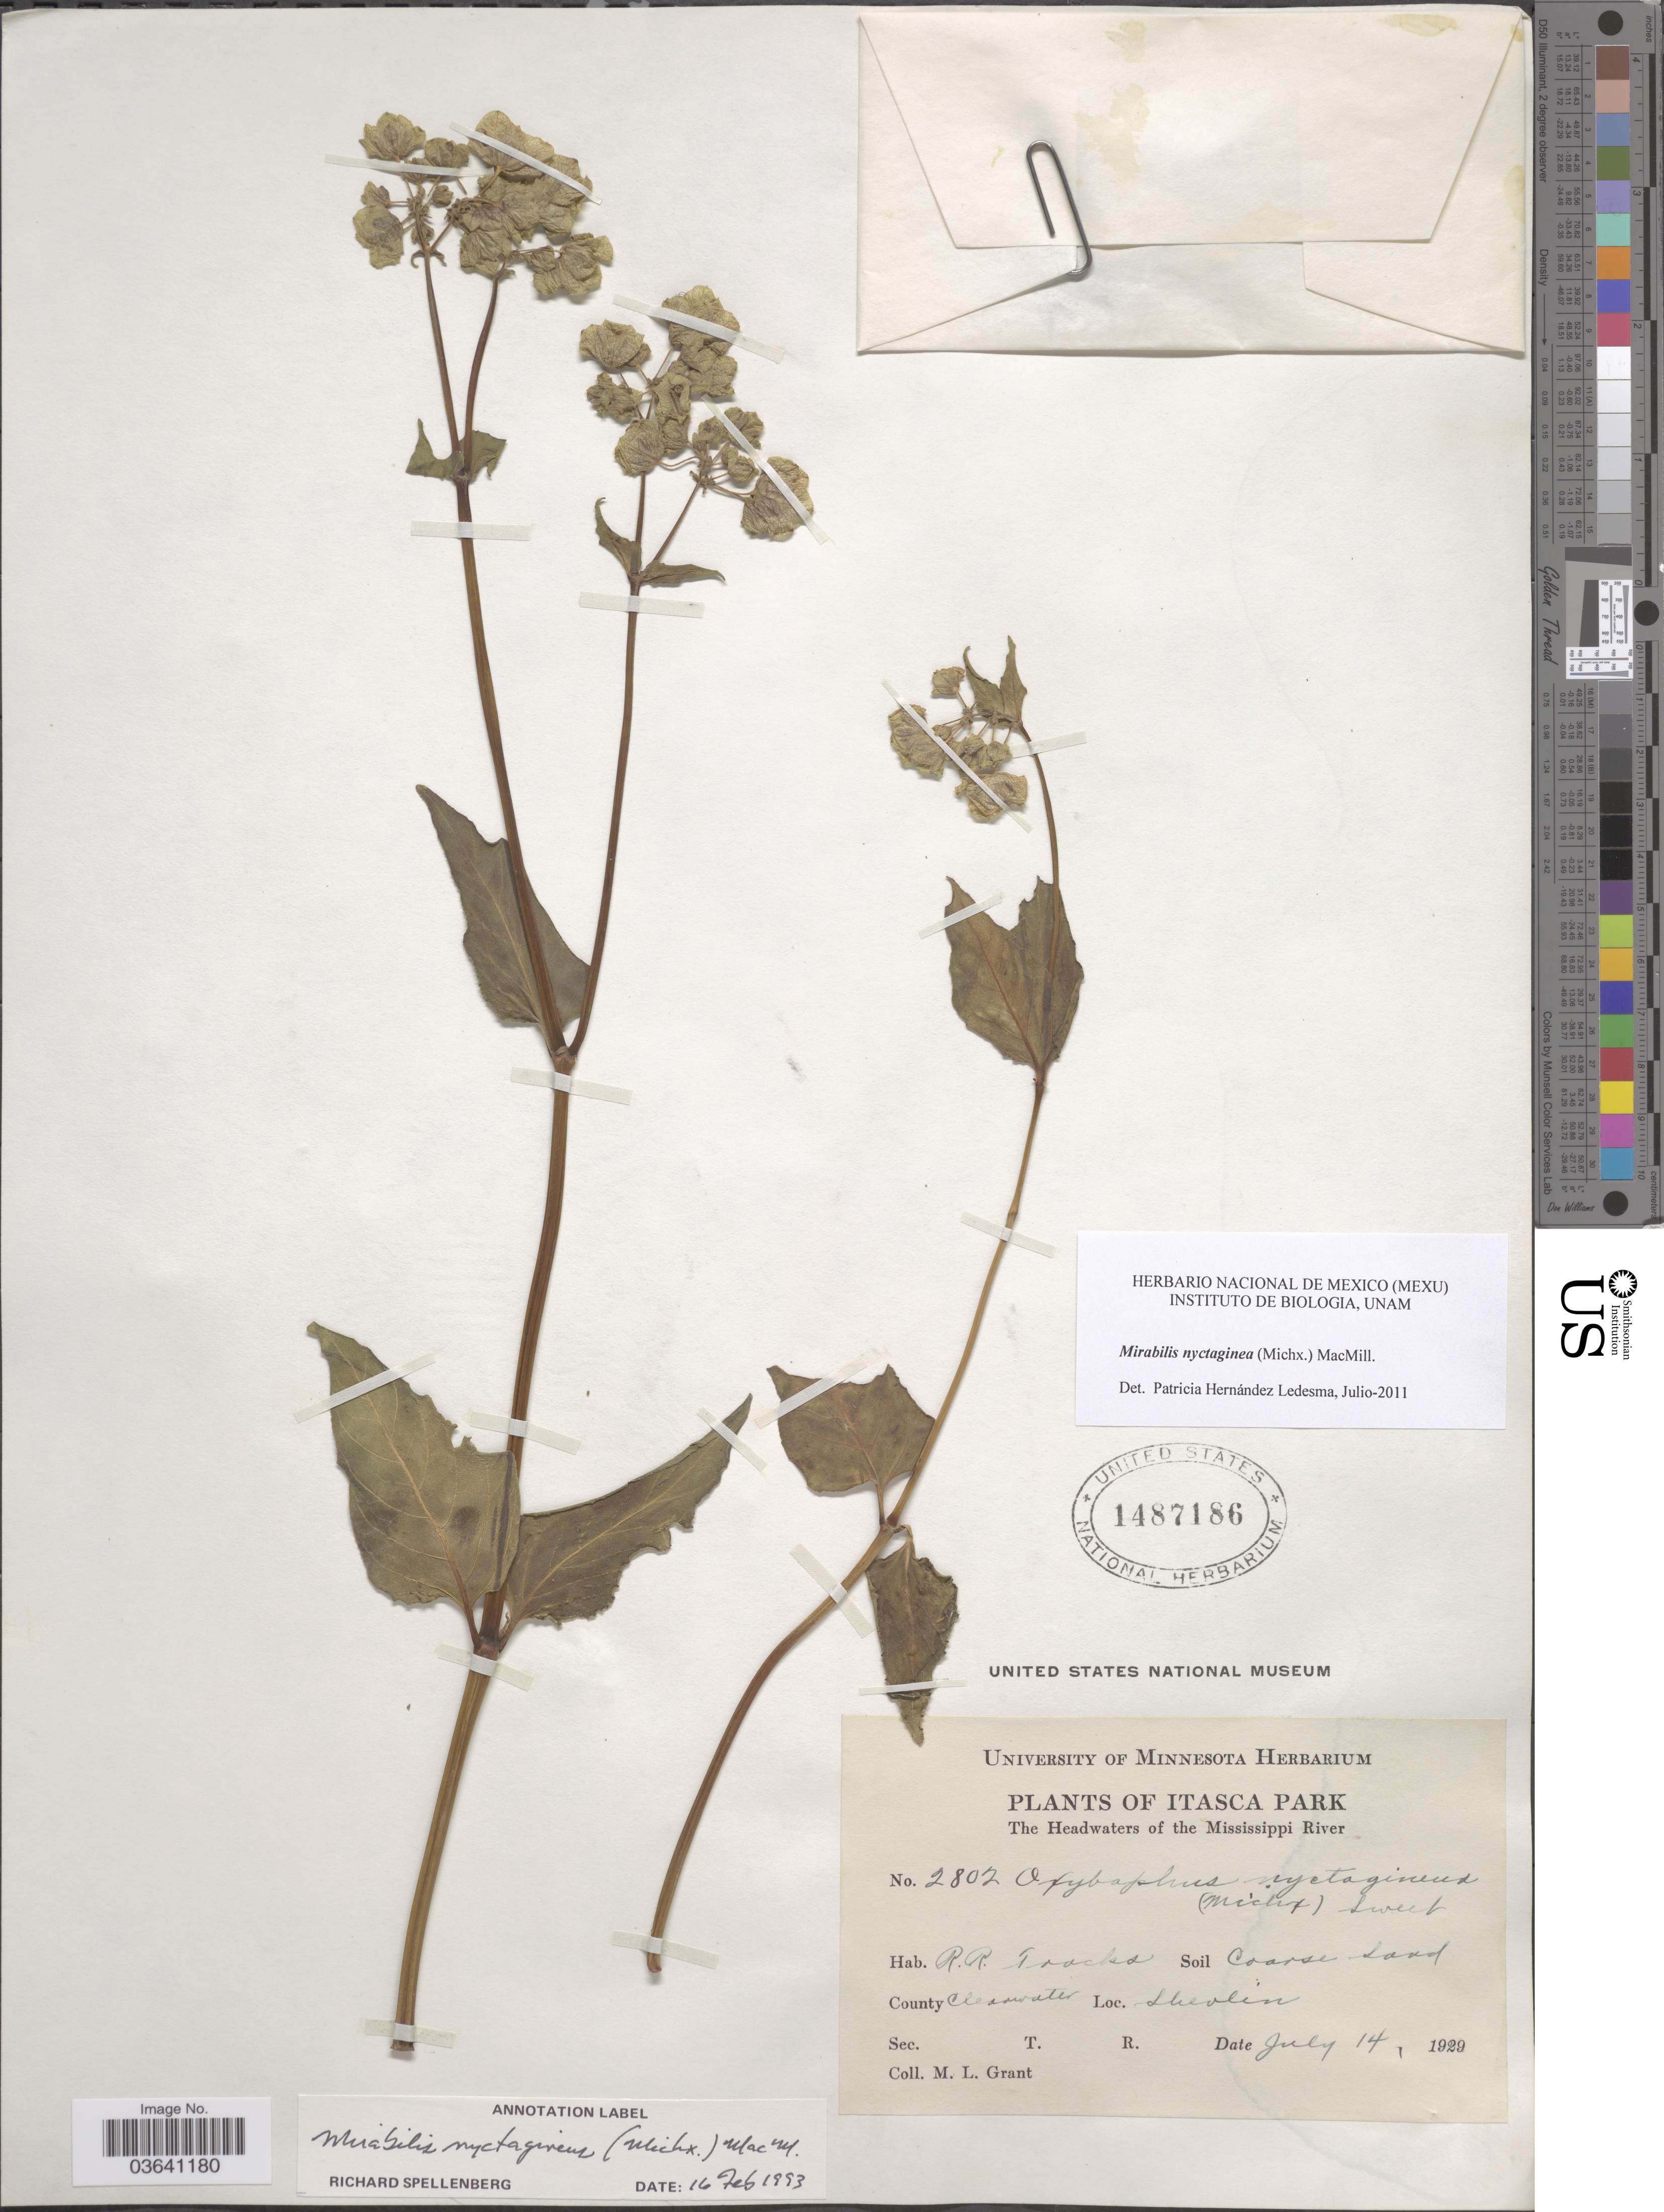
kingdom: Plantae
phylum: Tracheophyta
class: Magnoliopsida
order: Caryophyllales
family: Nyctaginaceae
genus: Mirabilis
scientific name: Mirabilis nyctaginea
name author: (Michx.) MacMill.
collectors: M. L. Grant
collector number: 2802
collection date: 1929-07-14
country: United States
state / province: Minnesota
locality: Itasca Park. The Headwaters of the Mississippi River. R.R. Tracks. County Clearwater. Shevlin.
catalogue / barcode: US 1487186